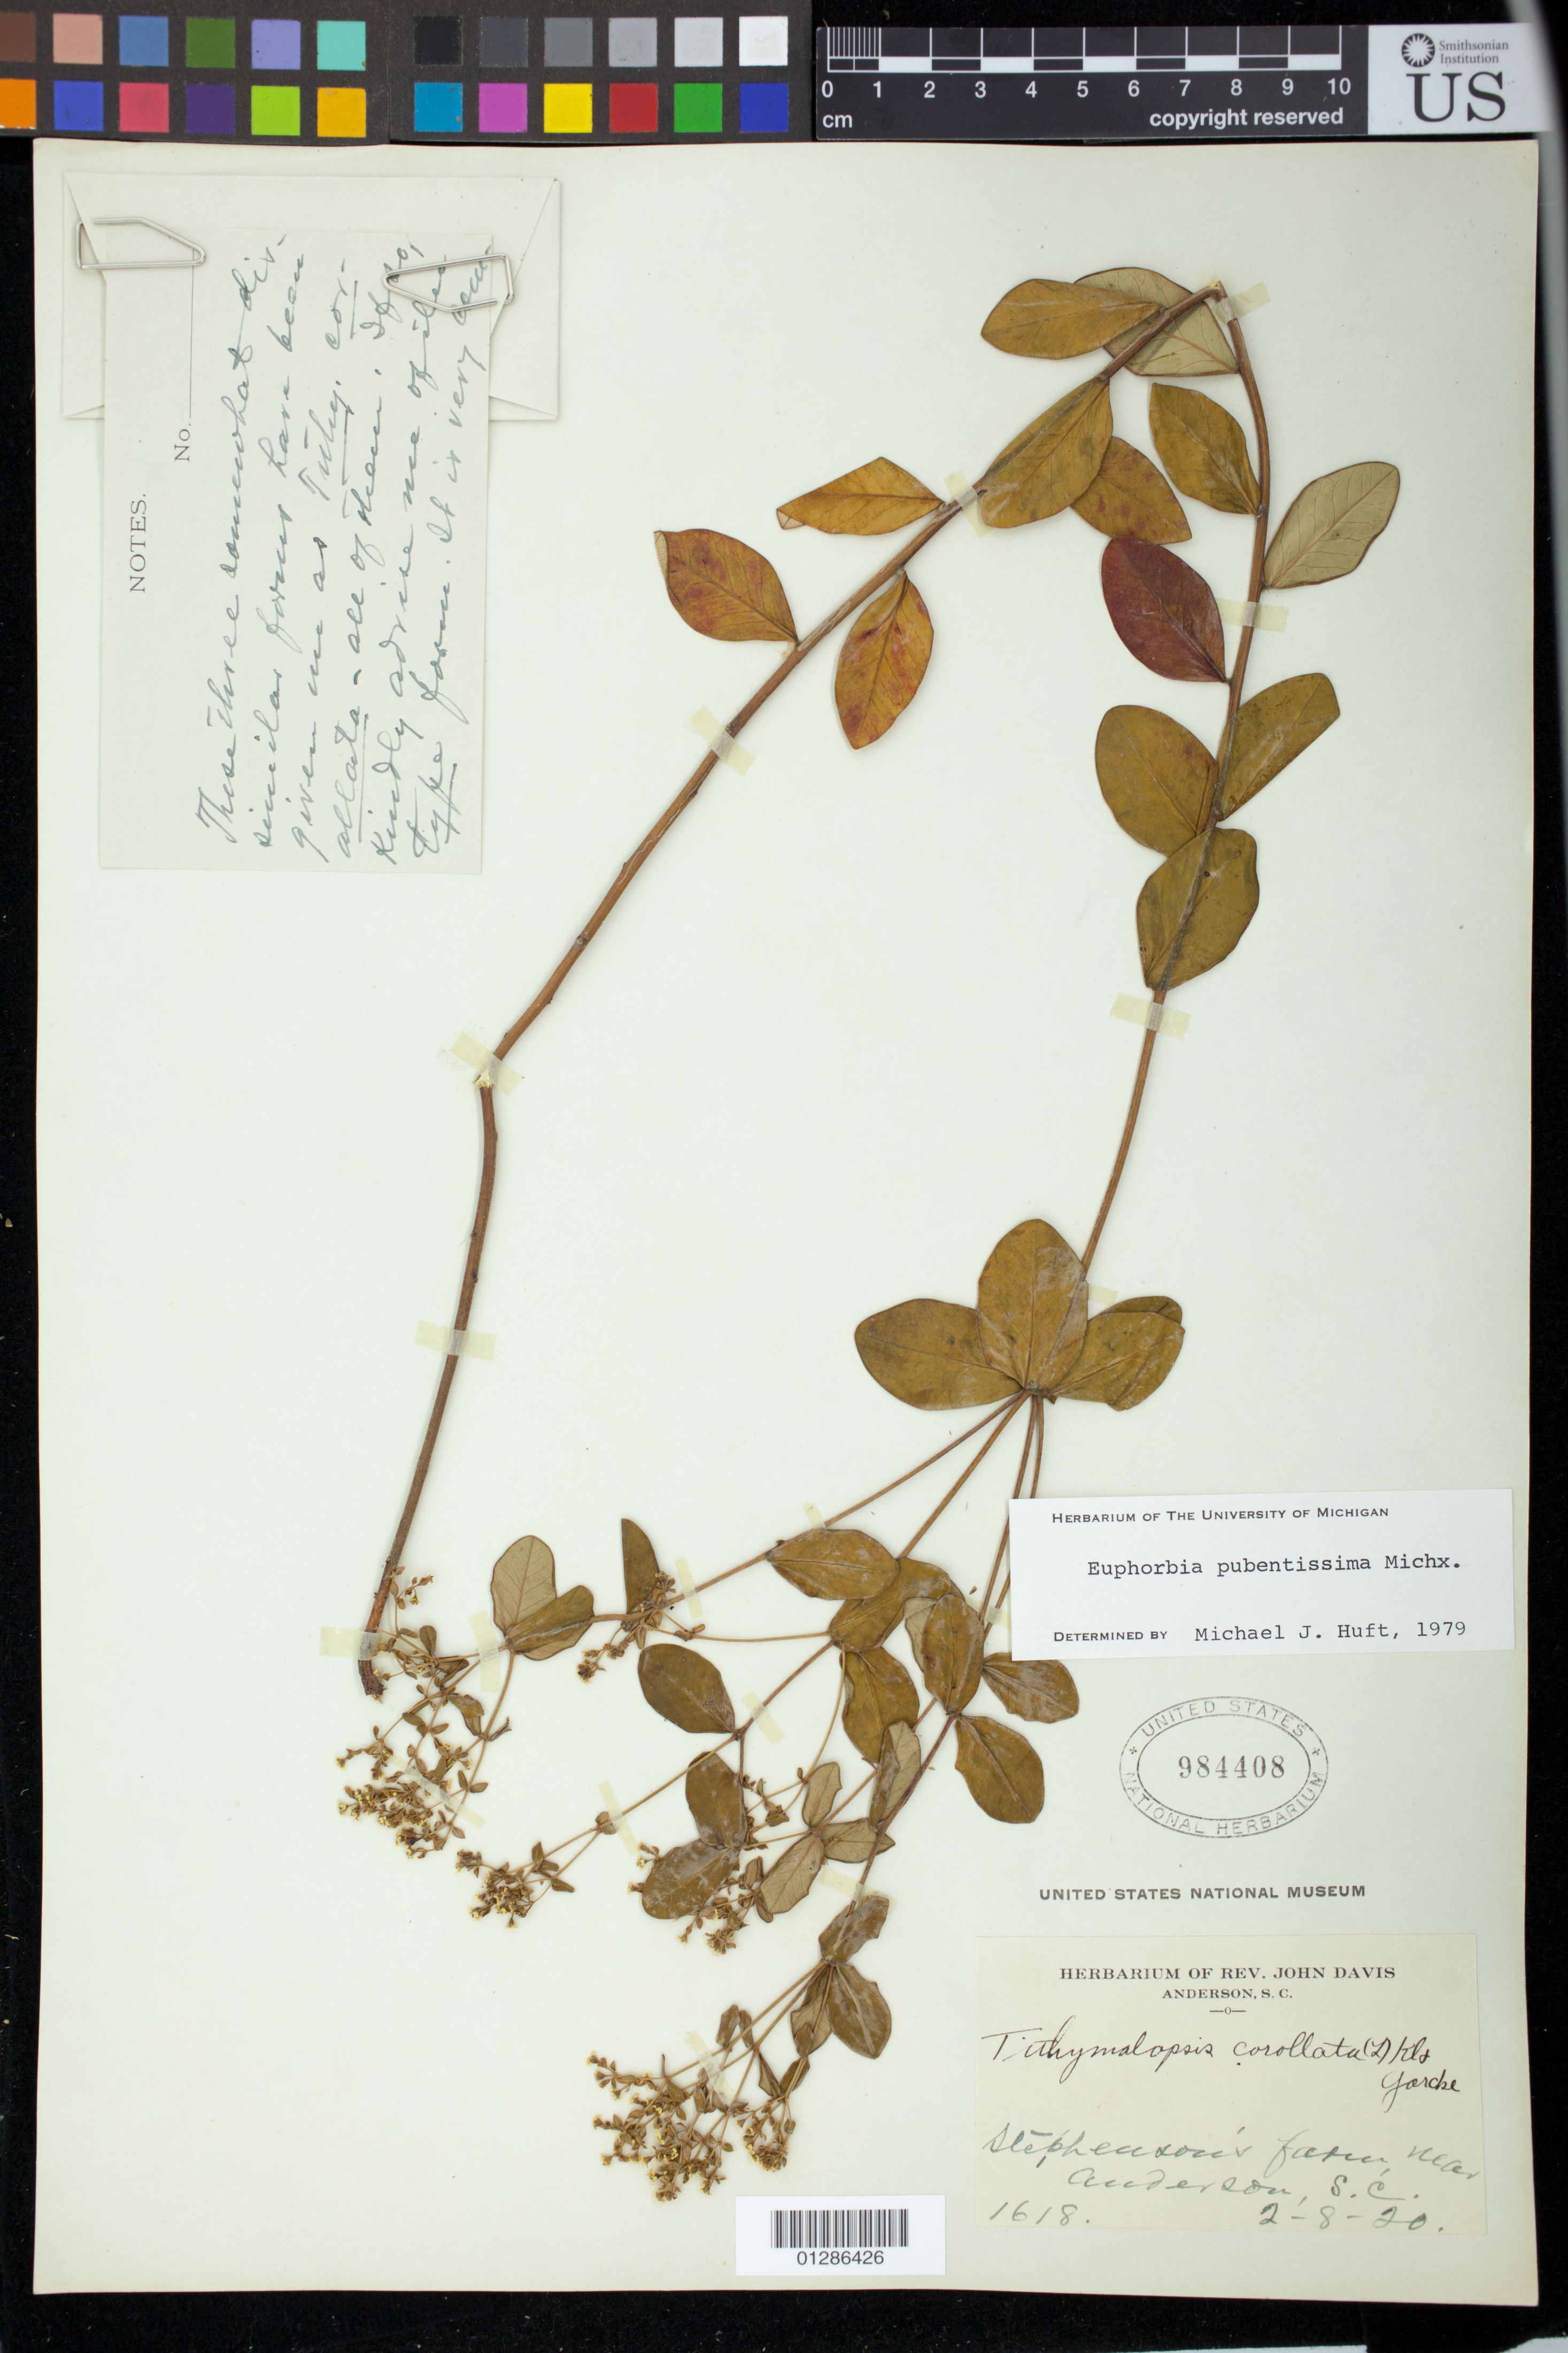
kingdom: Plantae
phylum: Tracheophyta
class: Magnoliopsida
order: Malpighiales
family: Euphorbiaceae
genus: Euphorbia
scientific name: Euphorbia pubentissima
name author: Michx.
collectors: J. Davis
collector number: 1618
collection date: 1920-02-08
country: United States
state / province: South Carolina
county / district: Anderson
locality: Stephenson's farm, near Anderson, S.C.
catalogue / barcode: US 984408